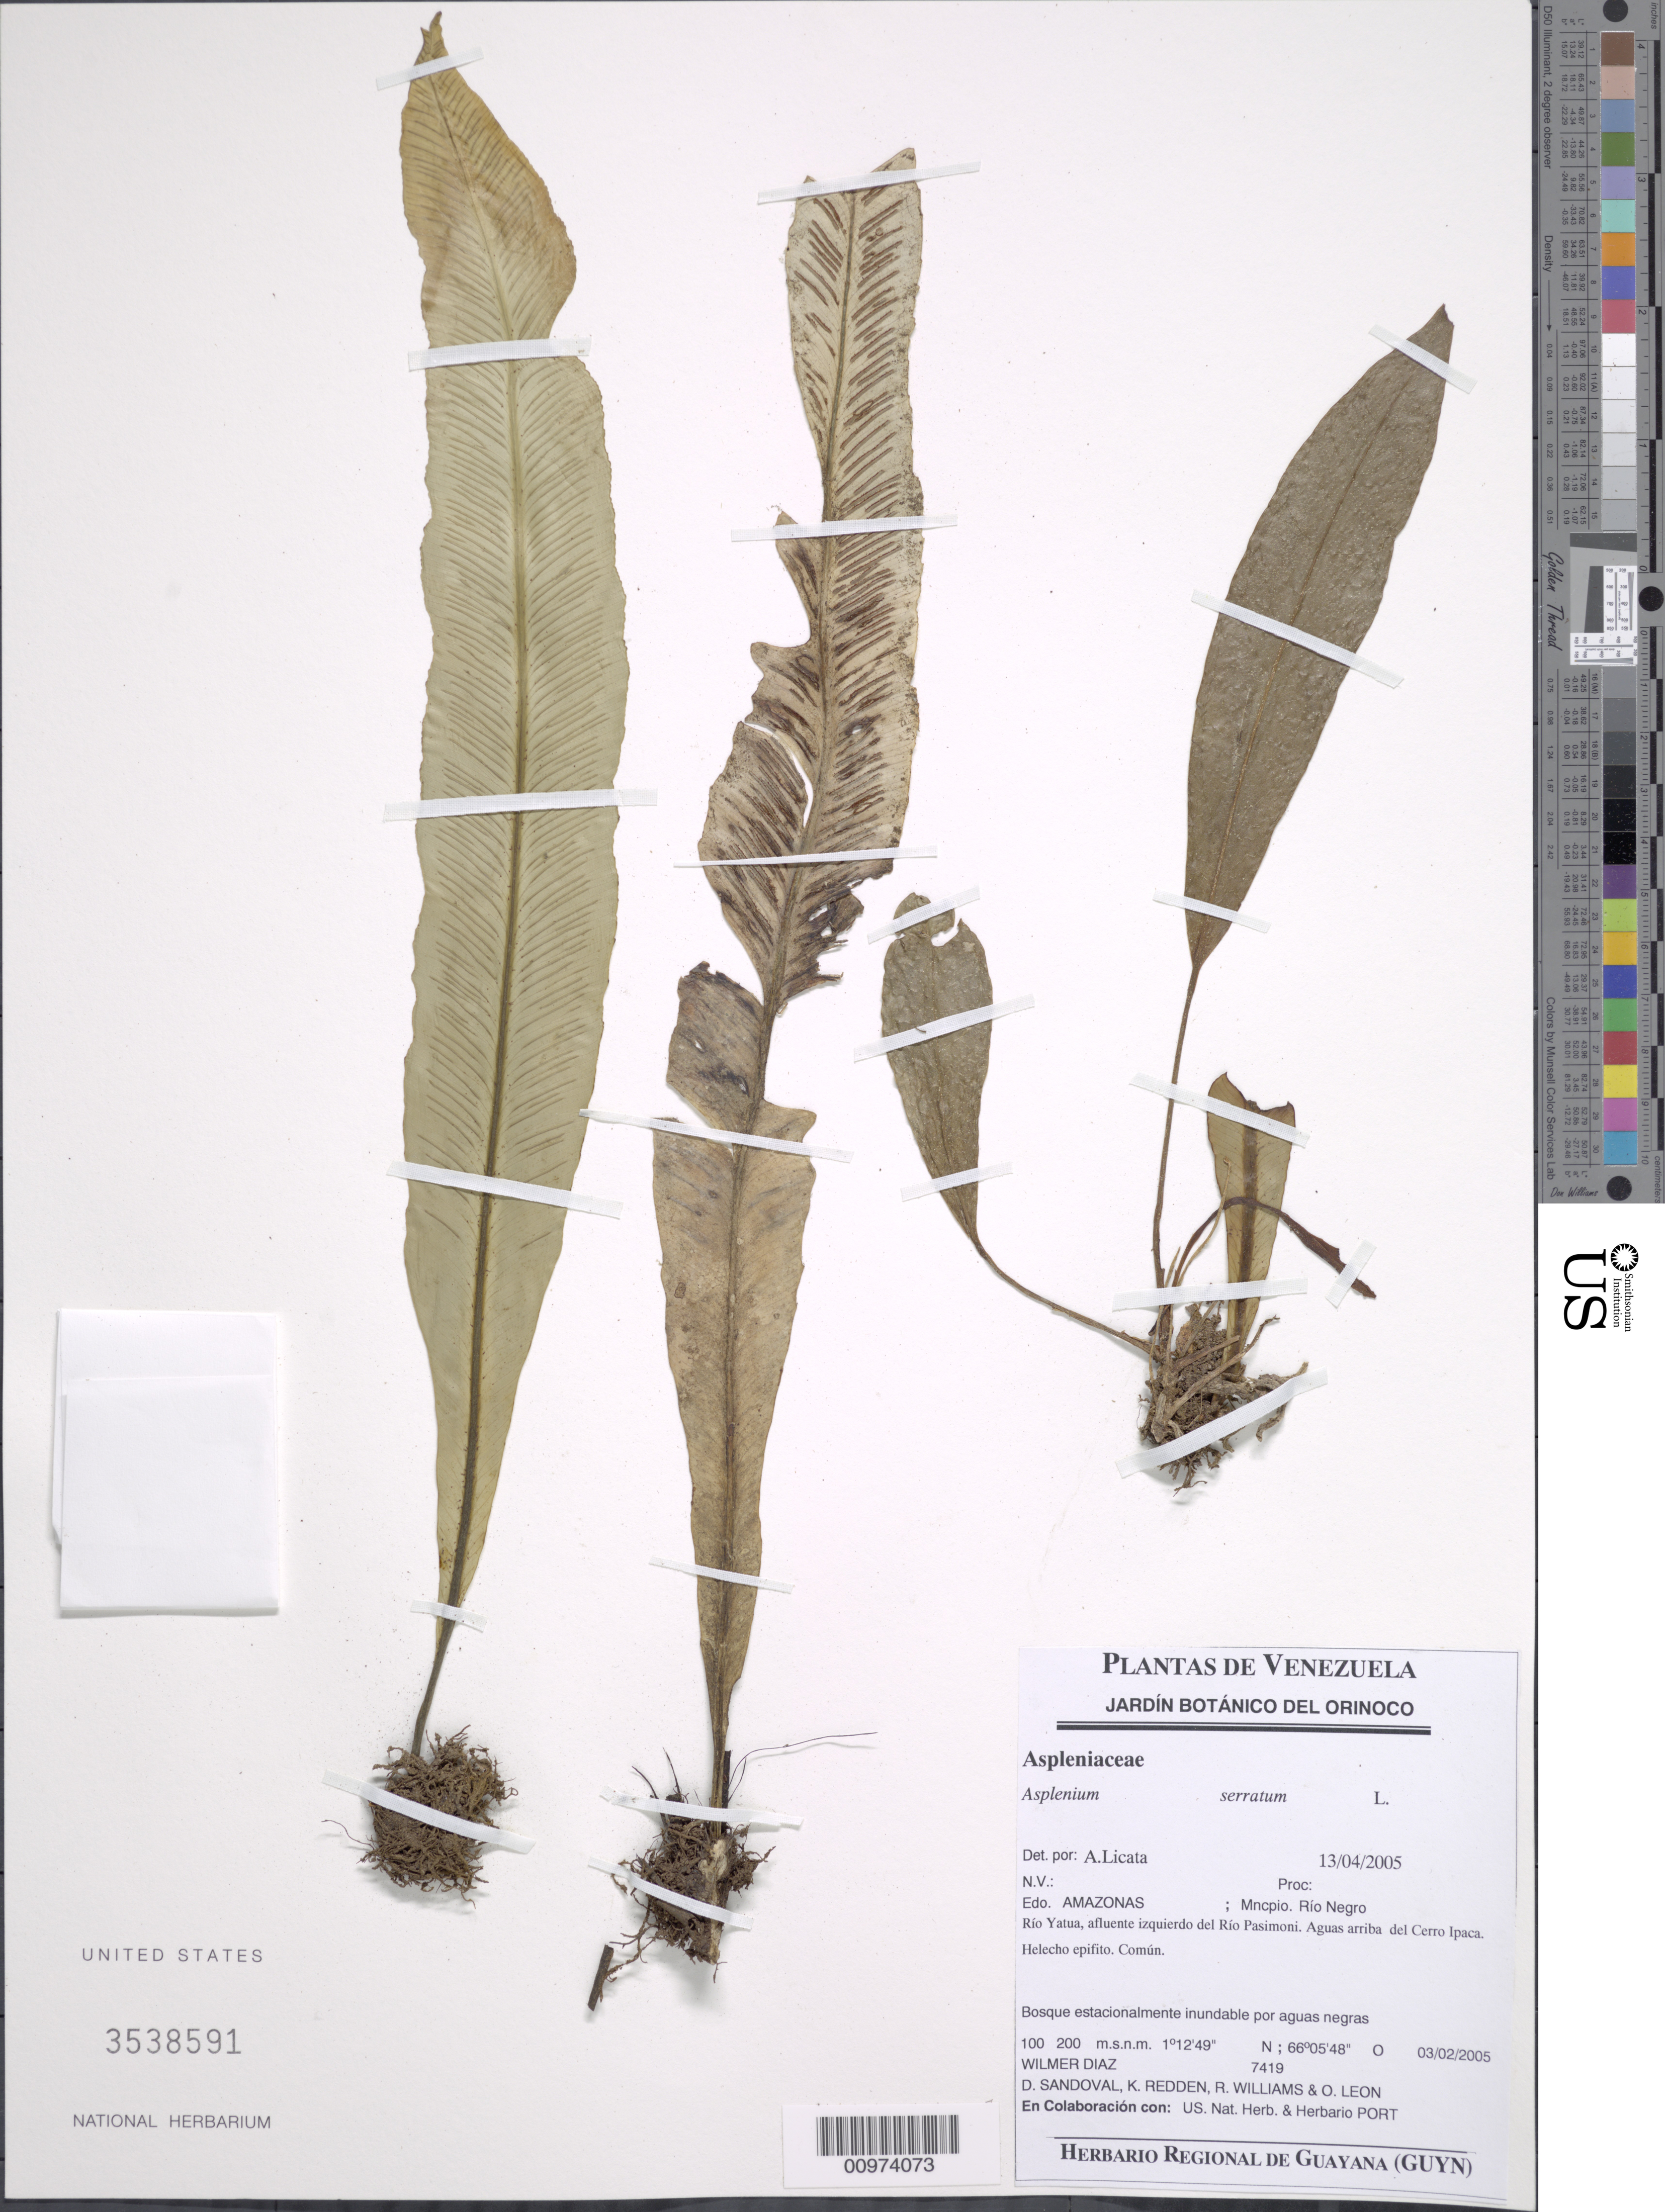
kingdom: Plantae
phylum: Tracheophyta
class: Polypodiopsida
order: Polypodiales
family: Aspleniaceae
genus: Asplenium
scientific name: Asplenium serratum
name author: L.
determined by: Licata, A., (PORT), Univ. Nac. Exp. de los Llanos Ezequiel Zamora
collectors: W. Díaz P., D. Sandoval, K. M. Redden, R. Williams & O. León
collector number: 7419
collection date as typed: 3-Feb-05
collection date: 2005-02-03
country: Venezuela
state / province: Amazonas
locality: Mun. Río Negro, Río Yatua, afluente del Río Pasimoni, Cerro Ipaca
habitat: Bosque estacionalmente inundable por aguas negras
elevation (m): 100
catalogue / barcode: US 3538591